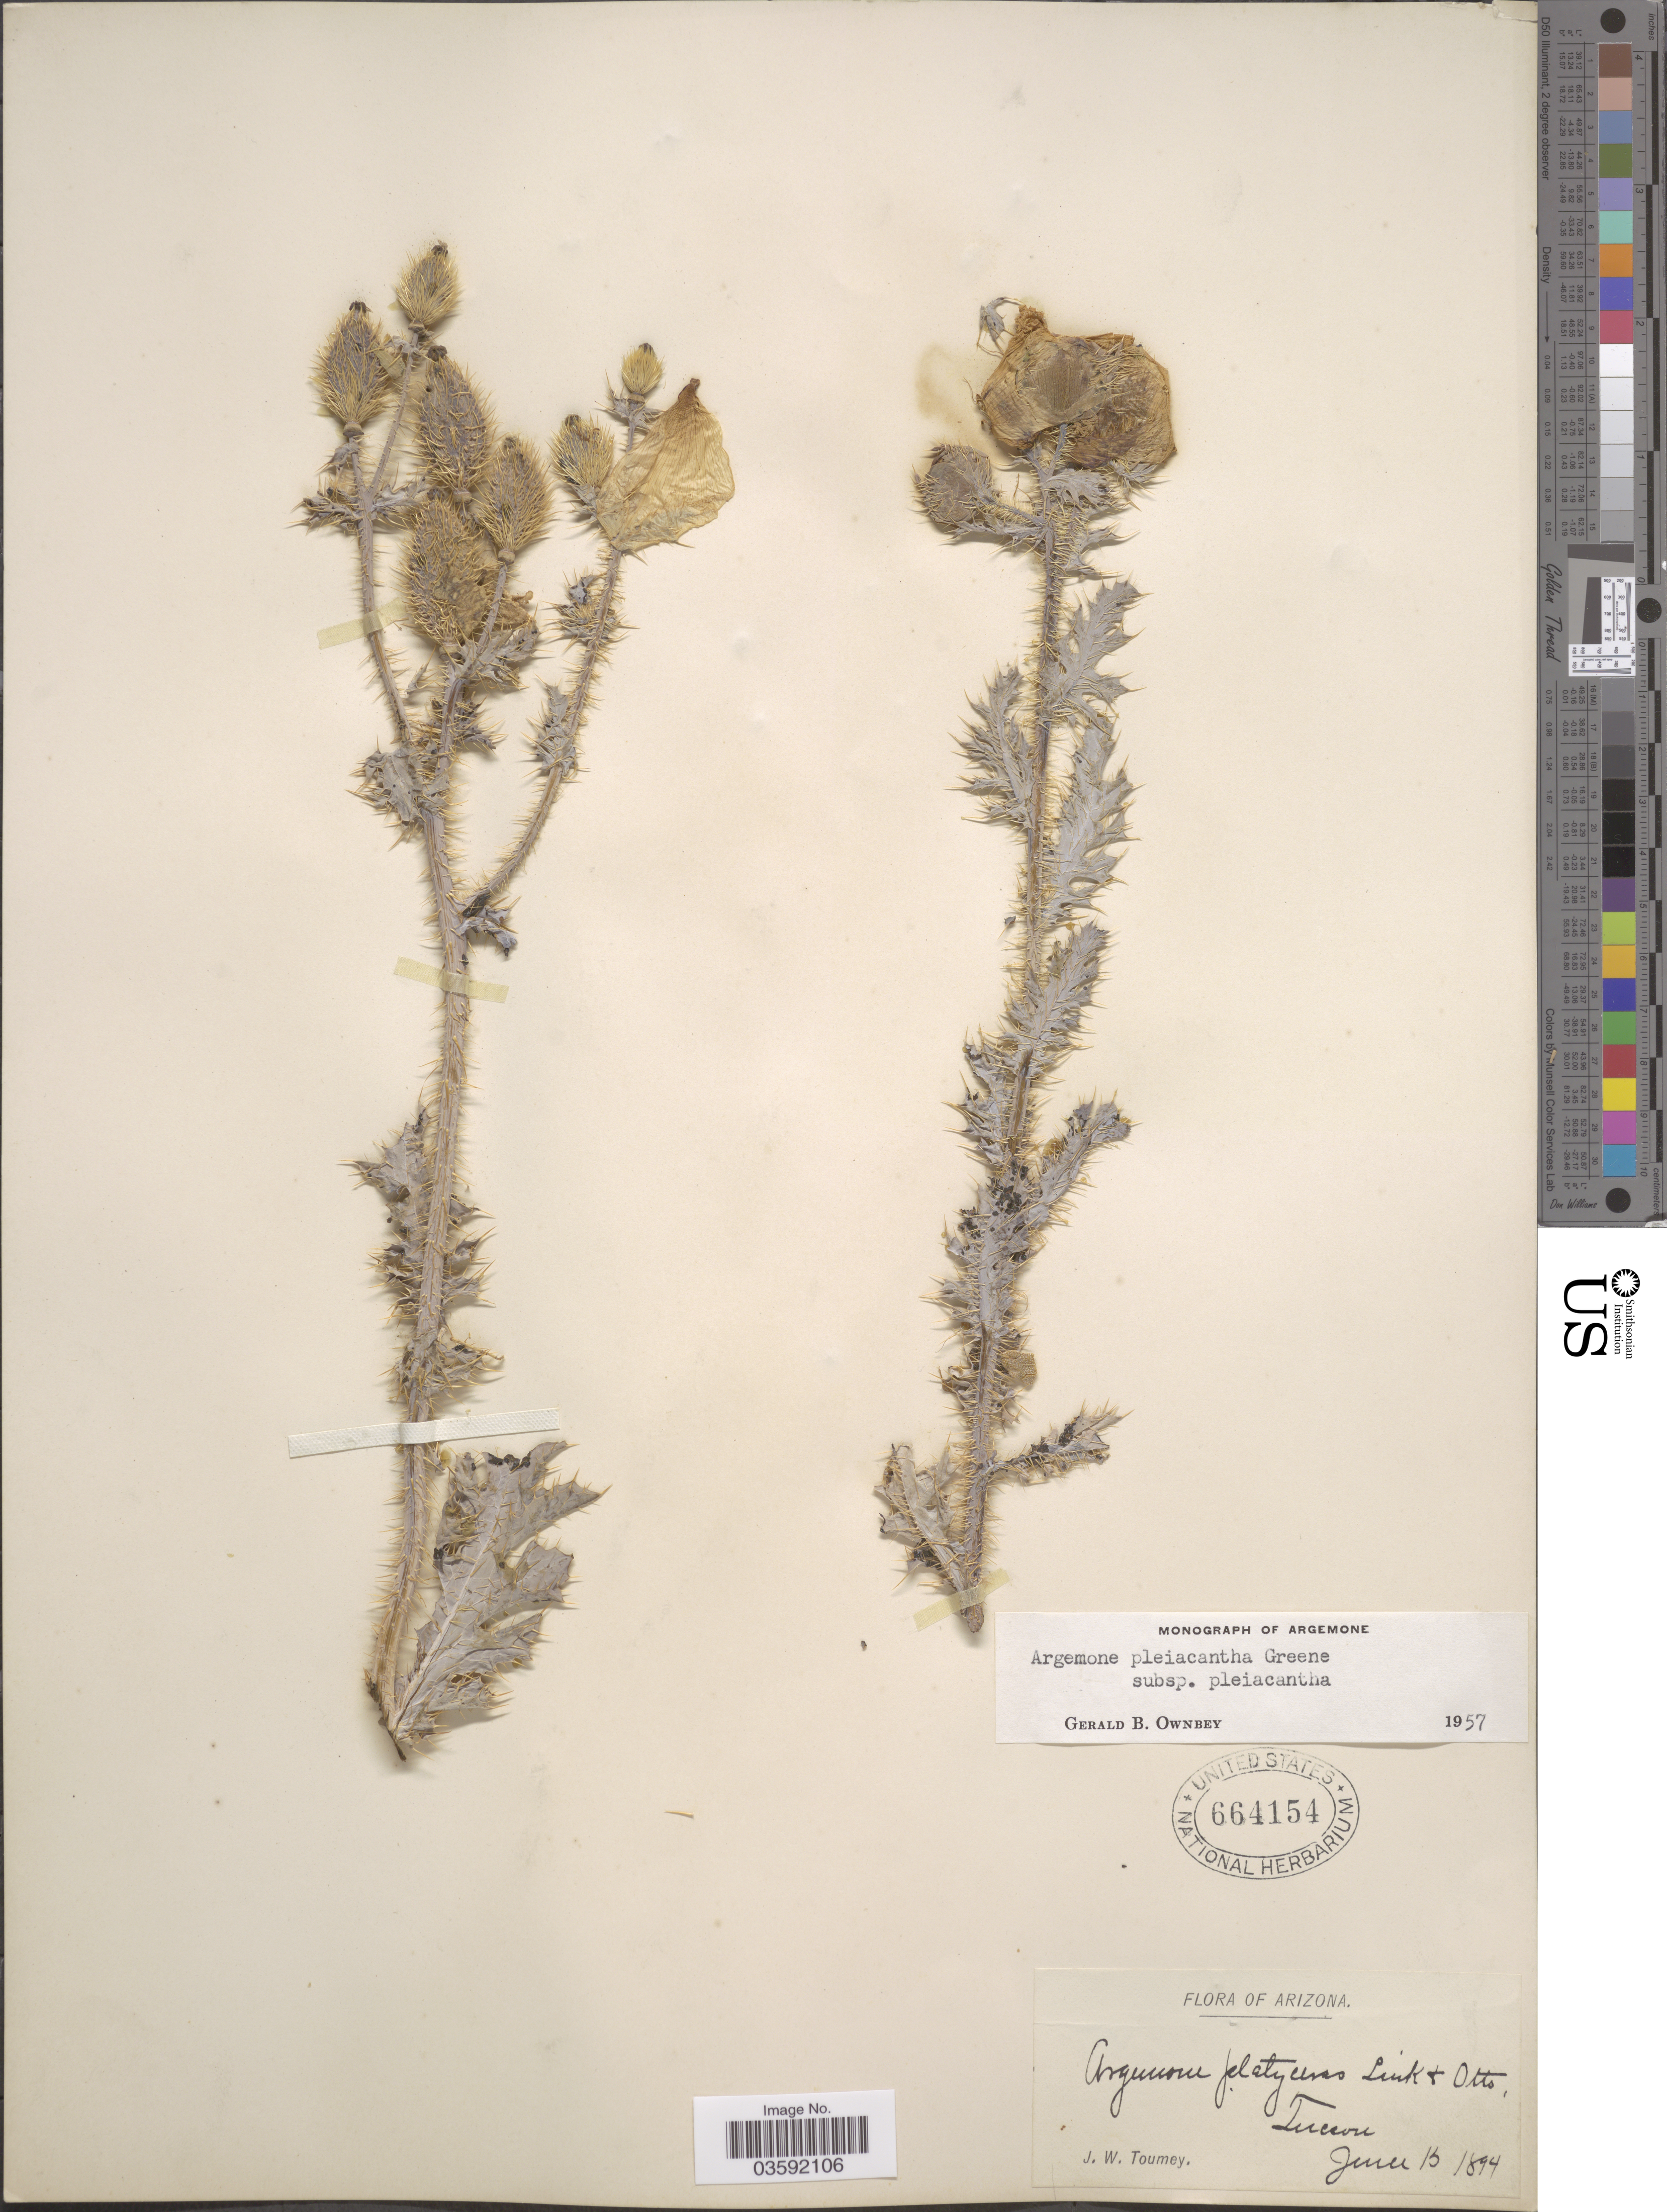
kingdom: Plantae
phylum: Tracheophyta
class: Magnoliopsida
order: Ranunculales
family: Papaveraceae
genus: Argemone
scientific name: Argemone pleiacantha subsp. pleiacantha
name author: Greene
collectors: J. W. Toumey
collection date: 1894-06-13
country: United States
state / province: Arizona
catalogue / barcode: US 664154